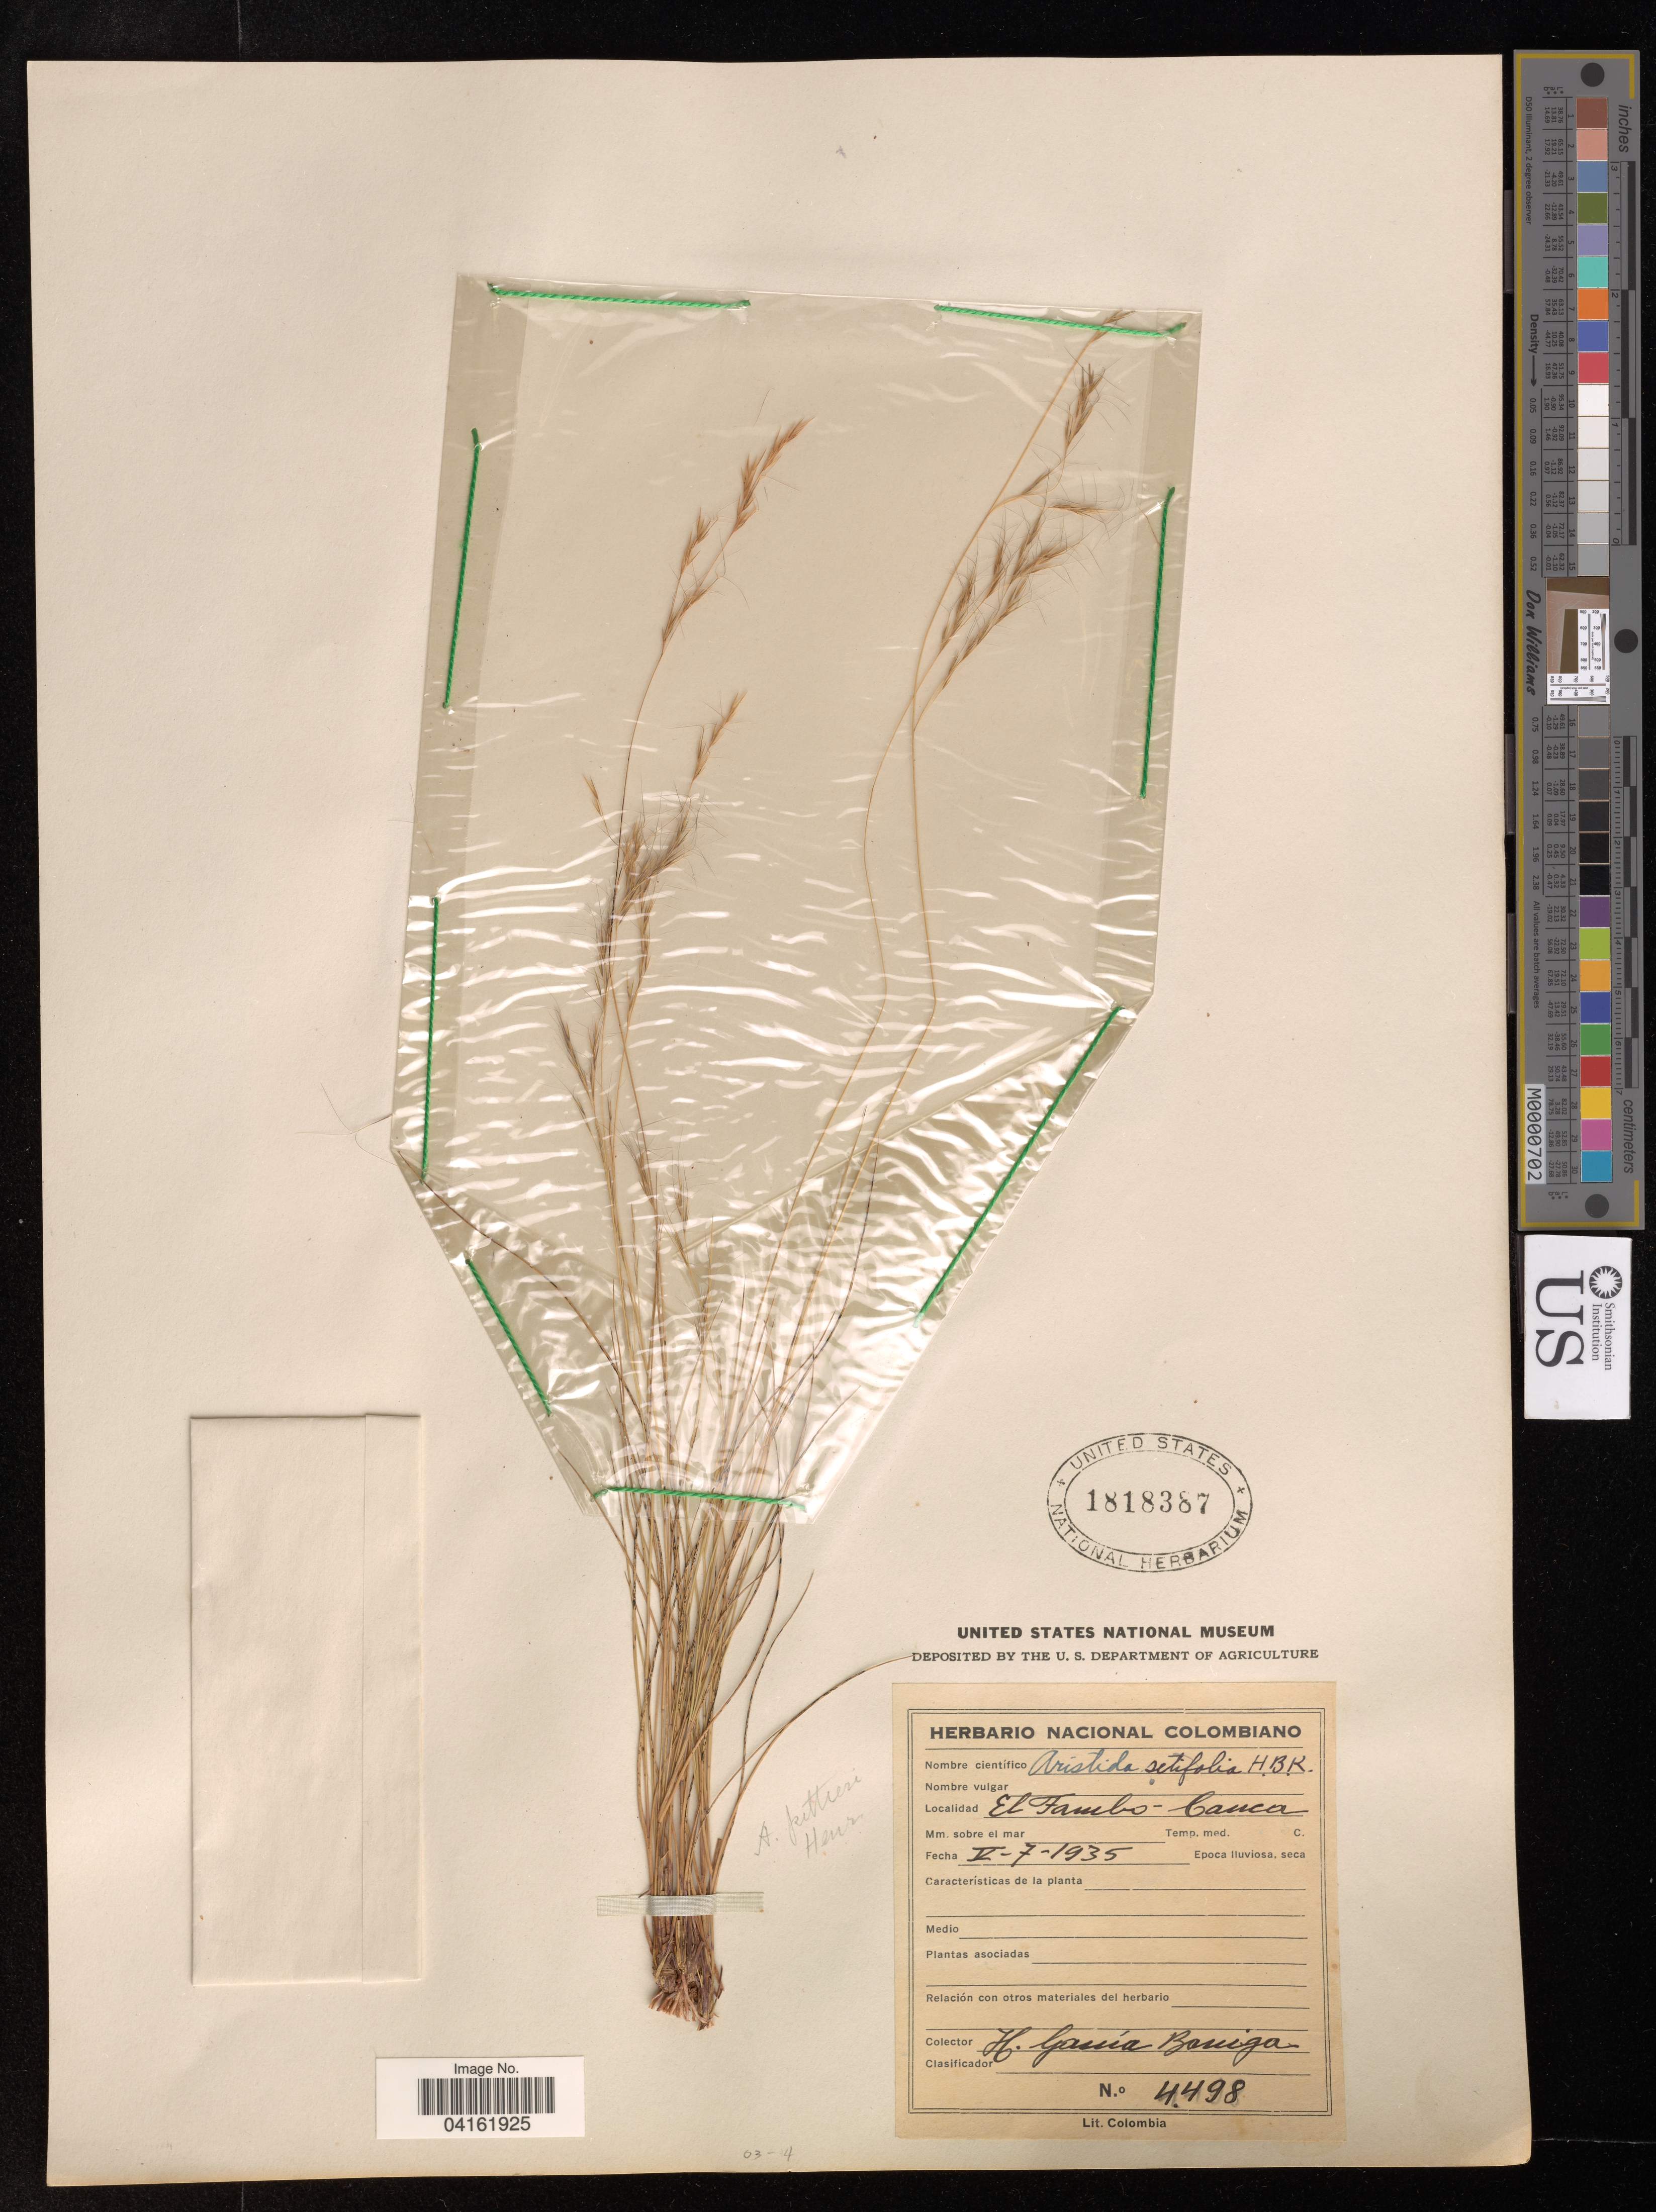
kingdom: Plantae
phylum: Tracheophyta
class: Liliopsida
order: Poales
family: Poaceae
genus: Aristida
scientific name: Aristida pittieri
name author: Henr.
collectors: H. García Barriga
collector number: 4.498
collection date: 1935-05-07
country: Colombia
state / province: Cauca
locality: El Tambo.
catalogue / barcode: US 1818387